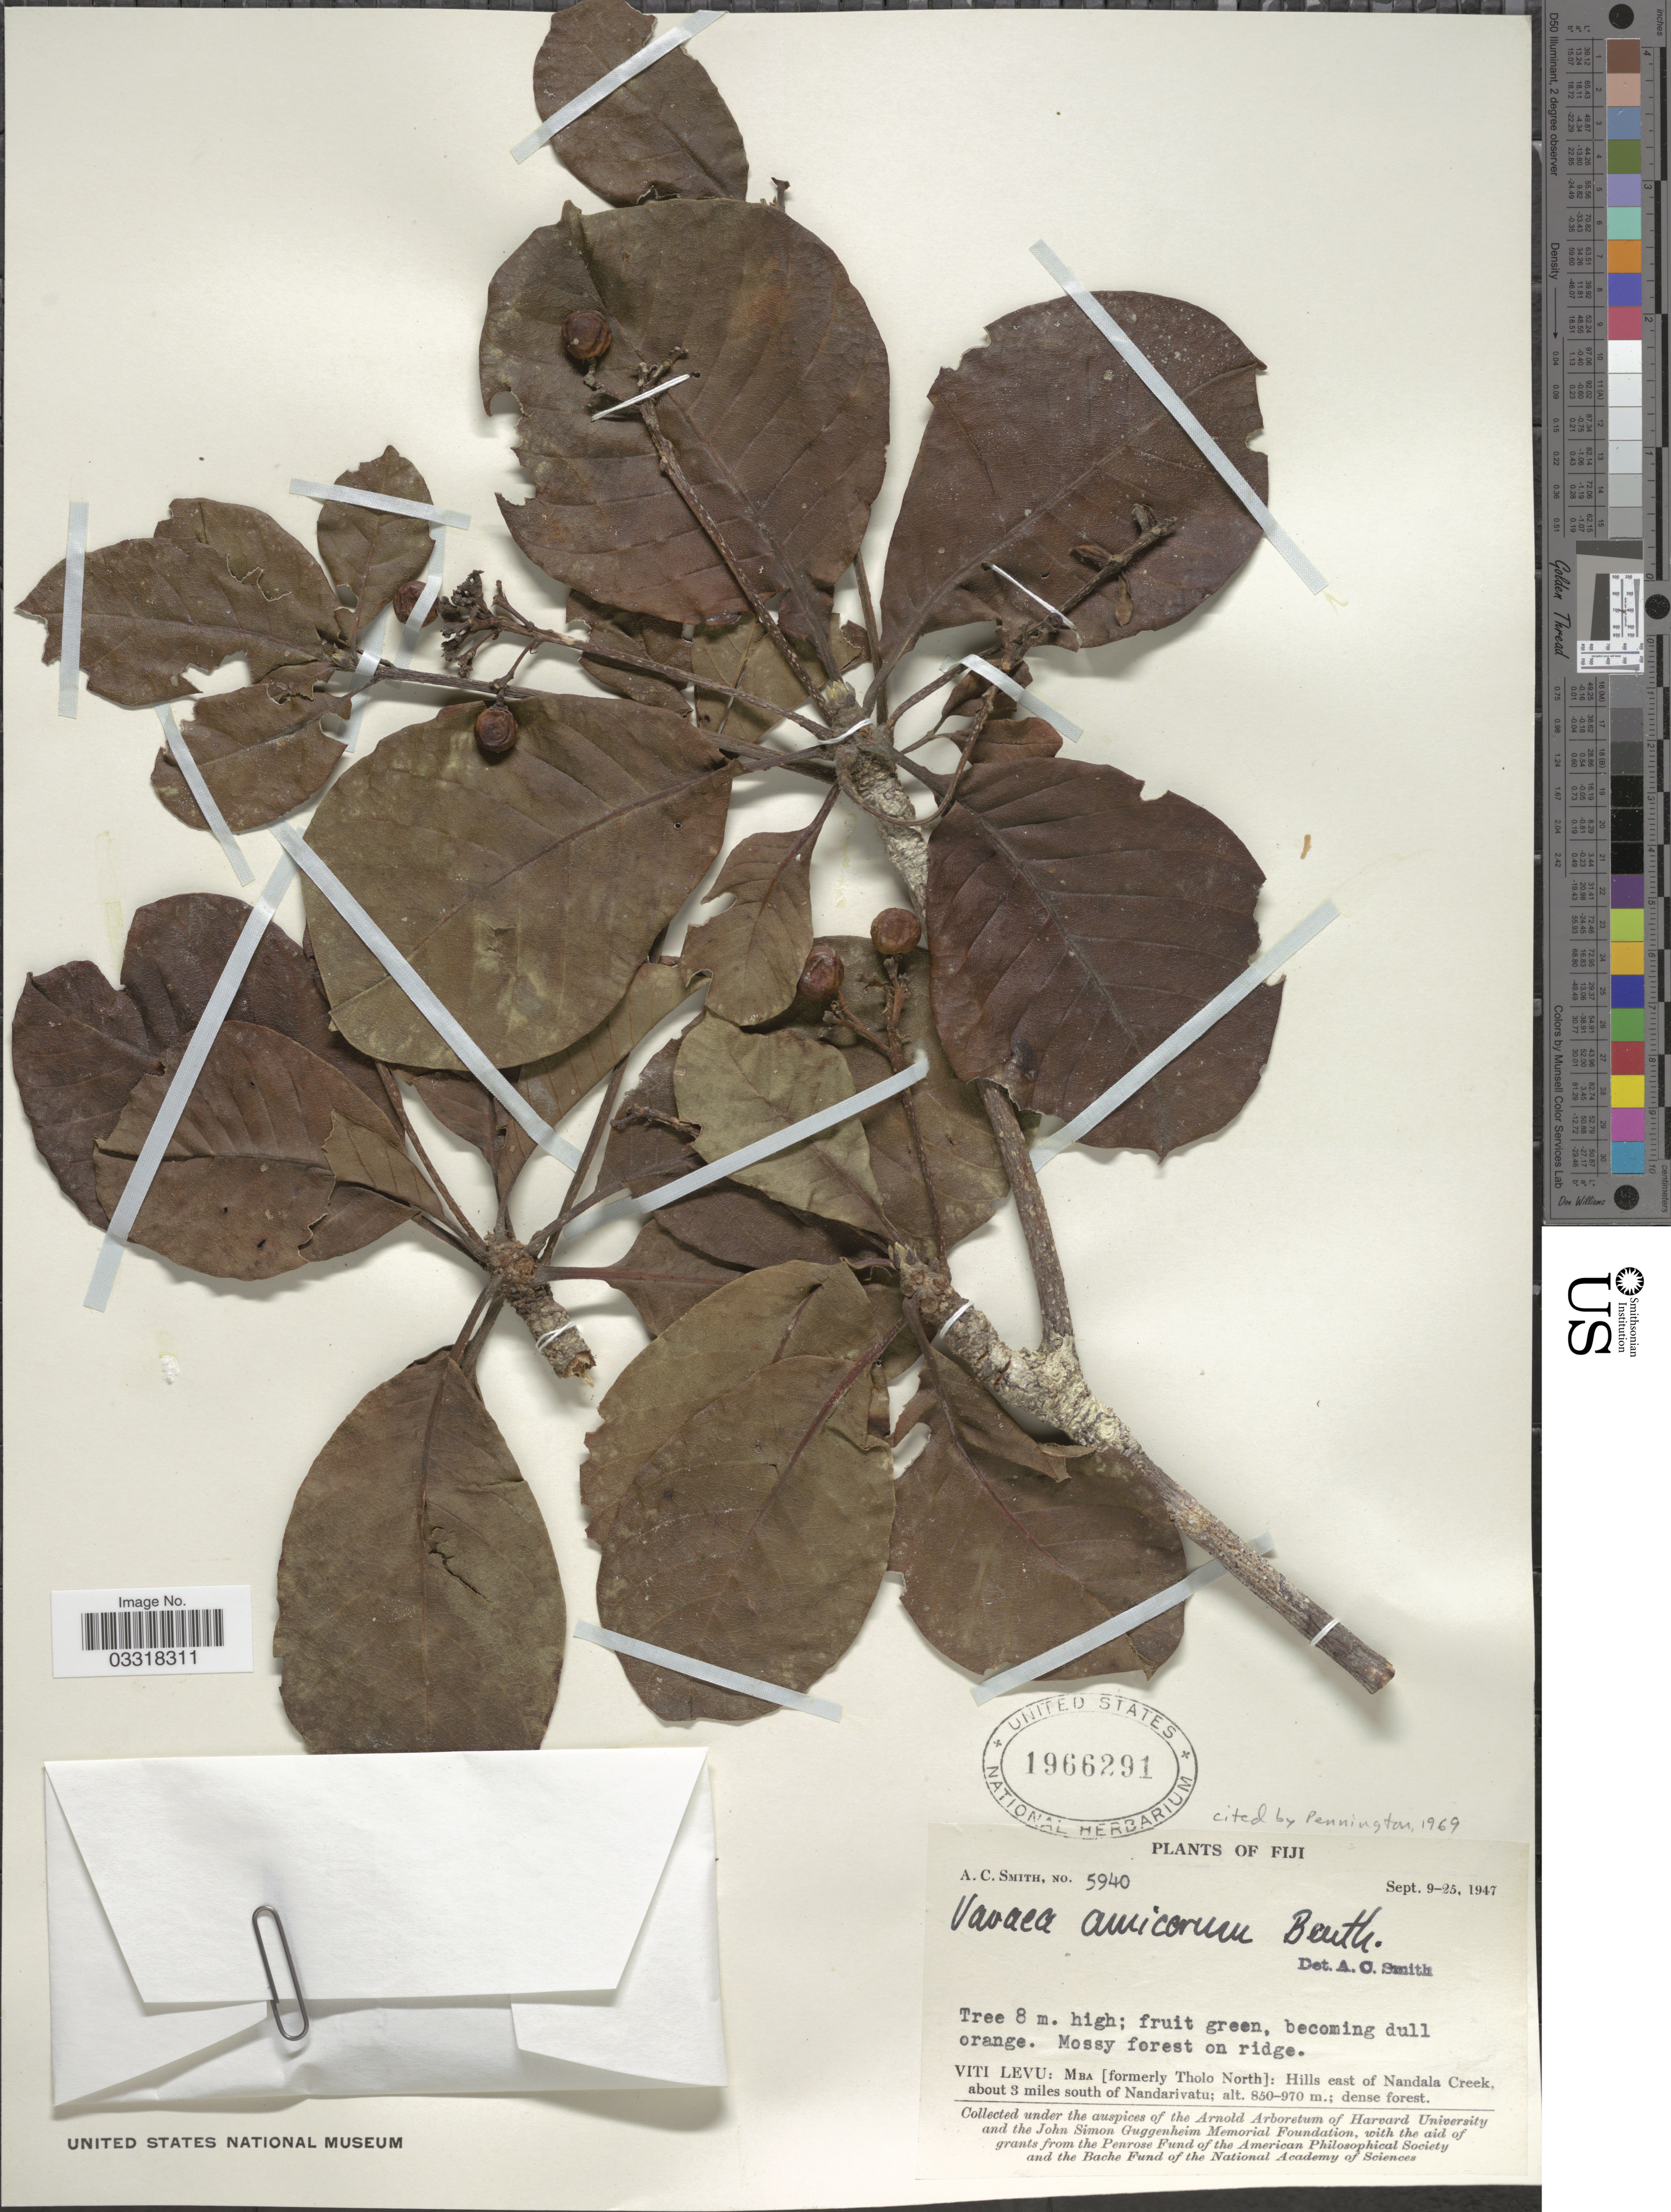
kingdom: Plantae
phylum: Tracheophyta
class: Magnoliopsida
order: Sapindales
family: Meliaceae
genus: Vavaea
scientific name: Vavaea amicorum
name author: Benth.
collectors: A. C. Smith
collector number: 5940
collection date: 1947-09-09/1947-09-25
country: Fiji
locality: Viti Levu: Mba [formerly Tholo North]: Hills east of Nandala Creek, about 3 miles south of Nandarivatu.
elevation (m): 850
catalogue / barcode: US 1966291